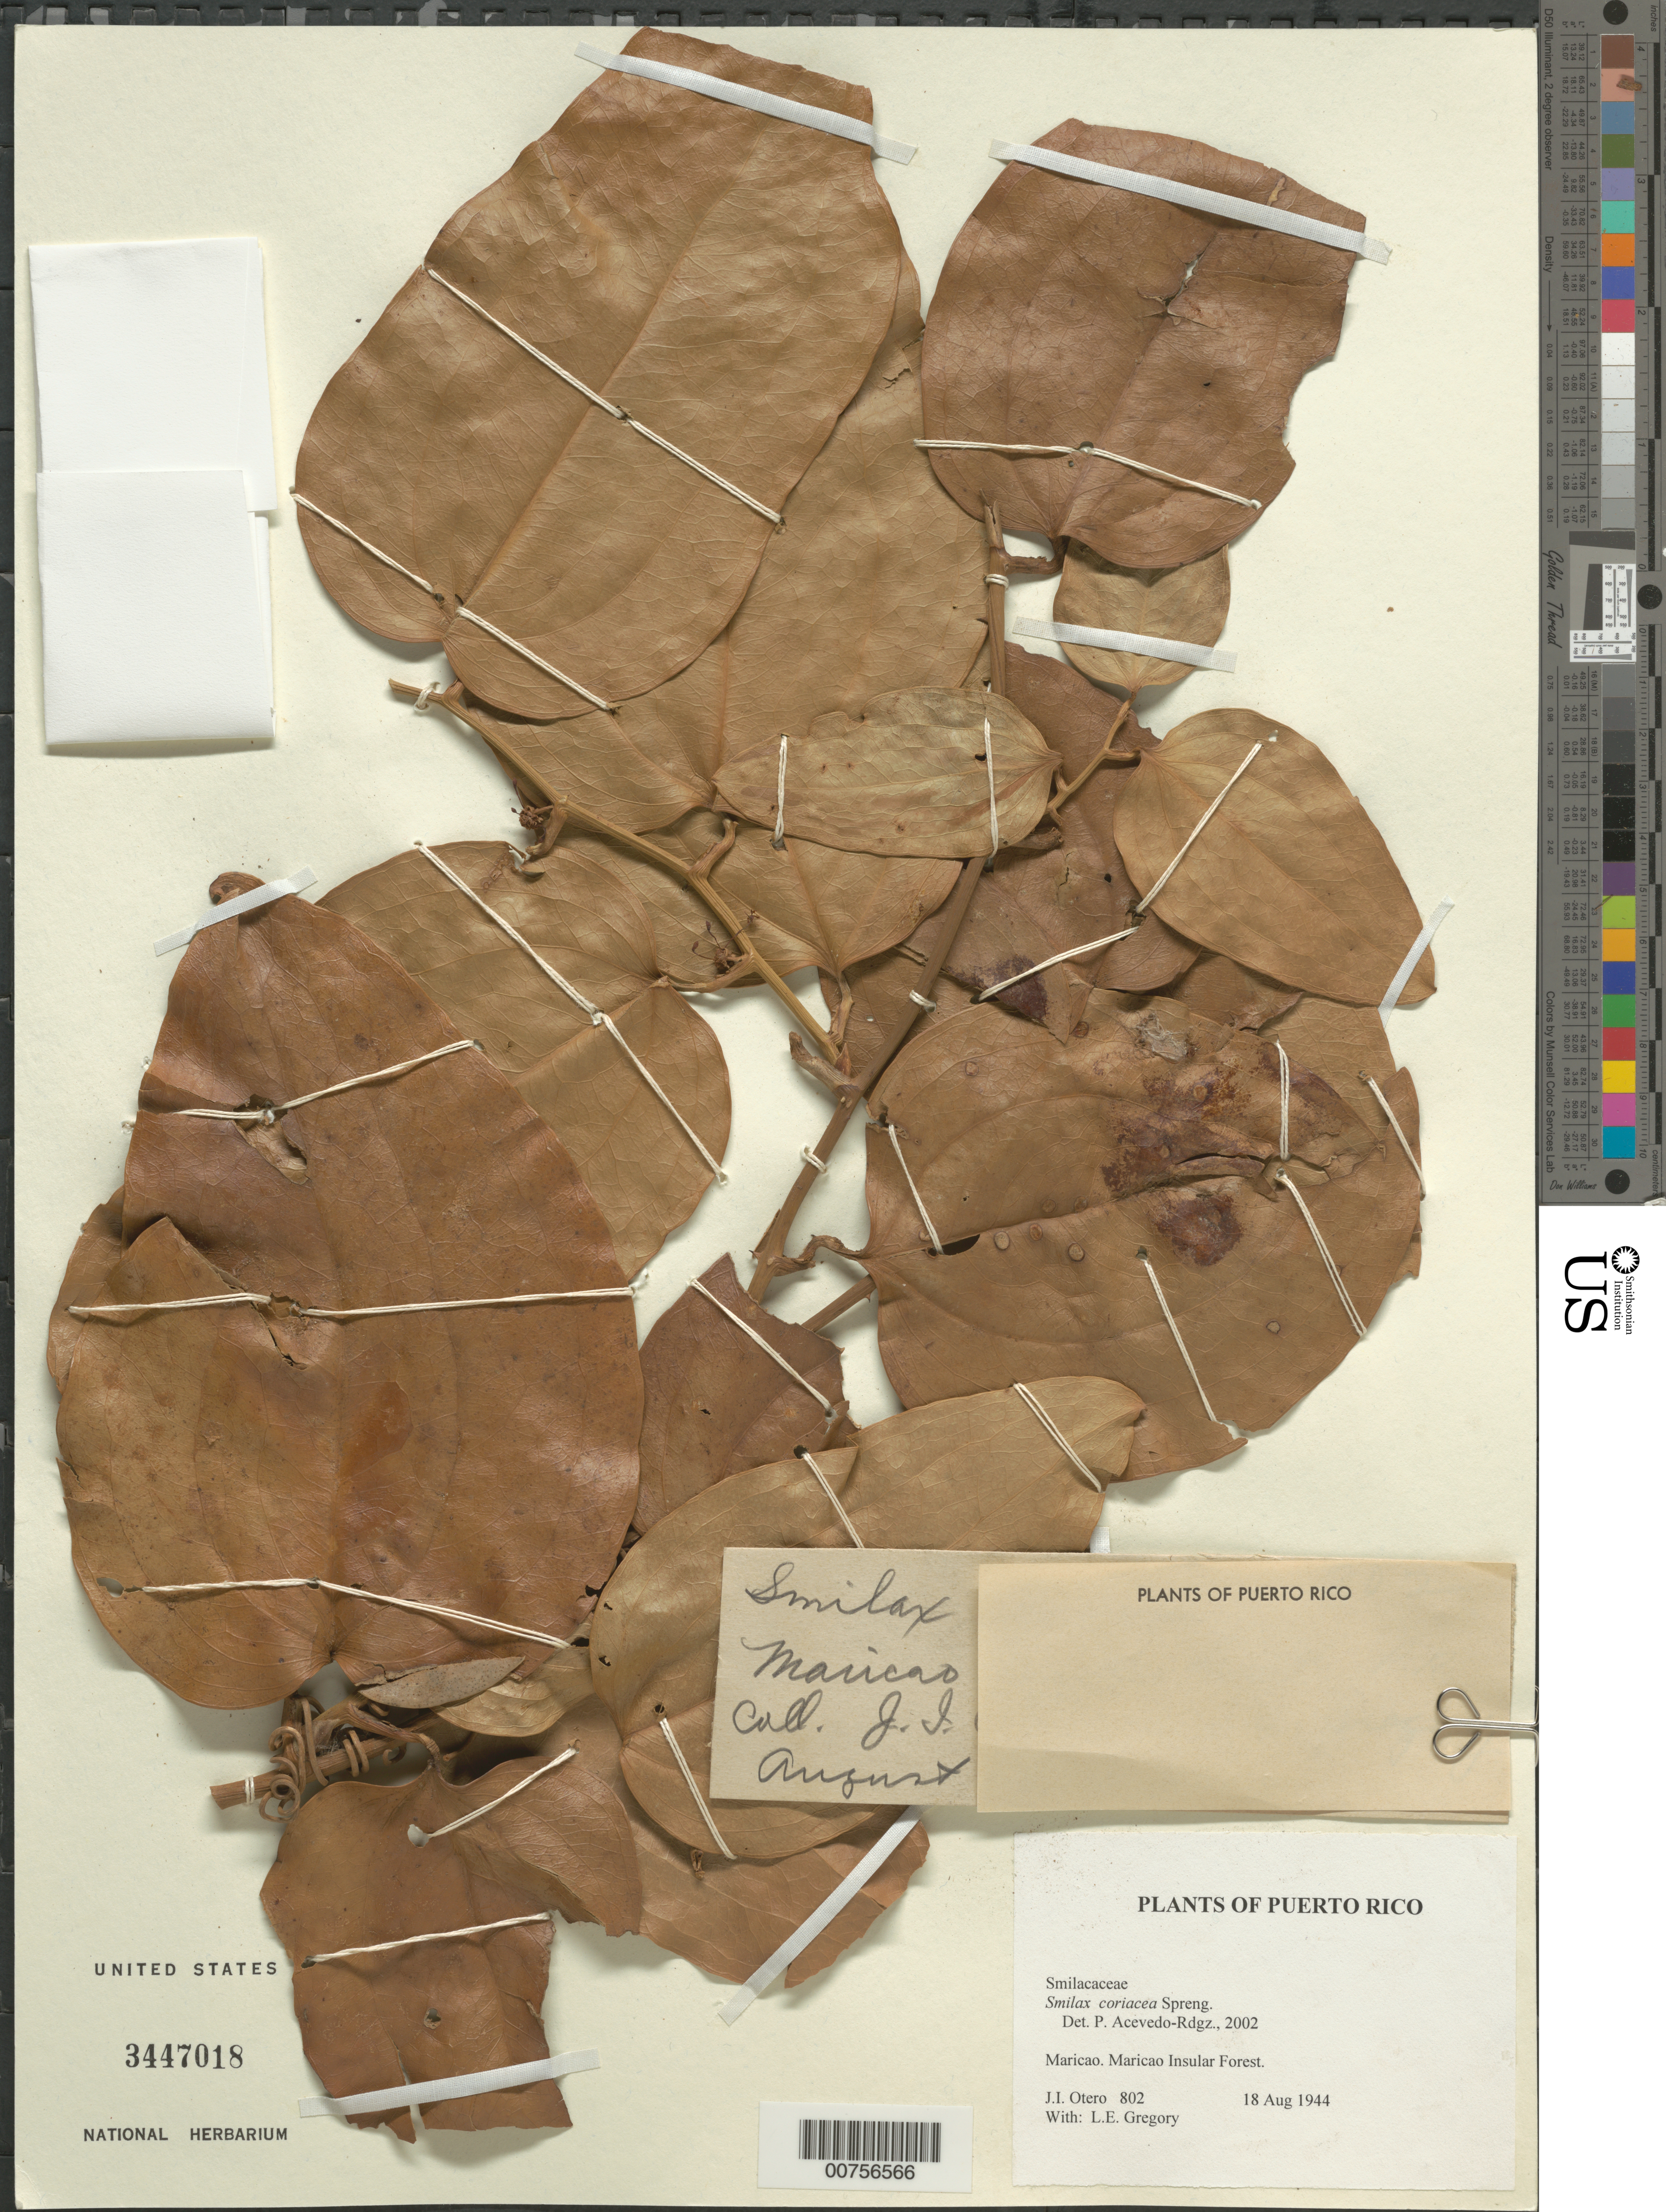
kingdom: Plantae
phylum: Tracheophyta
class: Liliopsida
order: Liliales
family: Smilacaceae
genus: Smilax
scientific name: Smilax coriacea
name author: Spreng.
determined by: Acevedo-Rodríguez, P., (BOT), Smithsonian Institution - National Museum of Natural History (UNITED STATES)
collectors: J. Otero & L. E. Gregory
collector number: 802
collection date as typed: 18 Aug 1944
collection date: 1944-08-18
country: Puerto Rico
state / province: Maricao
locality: Maricao. Maricao Insular Forest.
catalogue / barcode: US 3447018